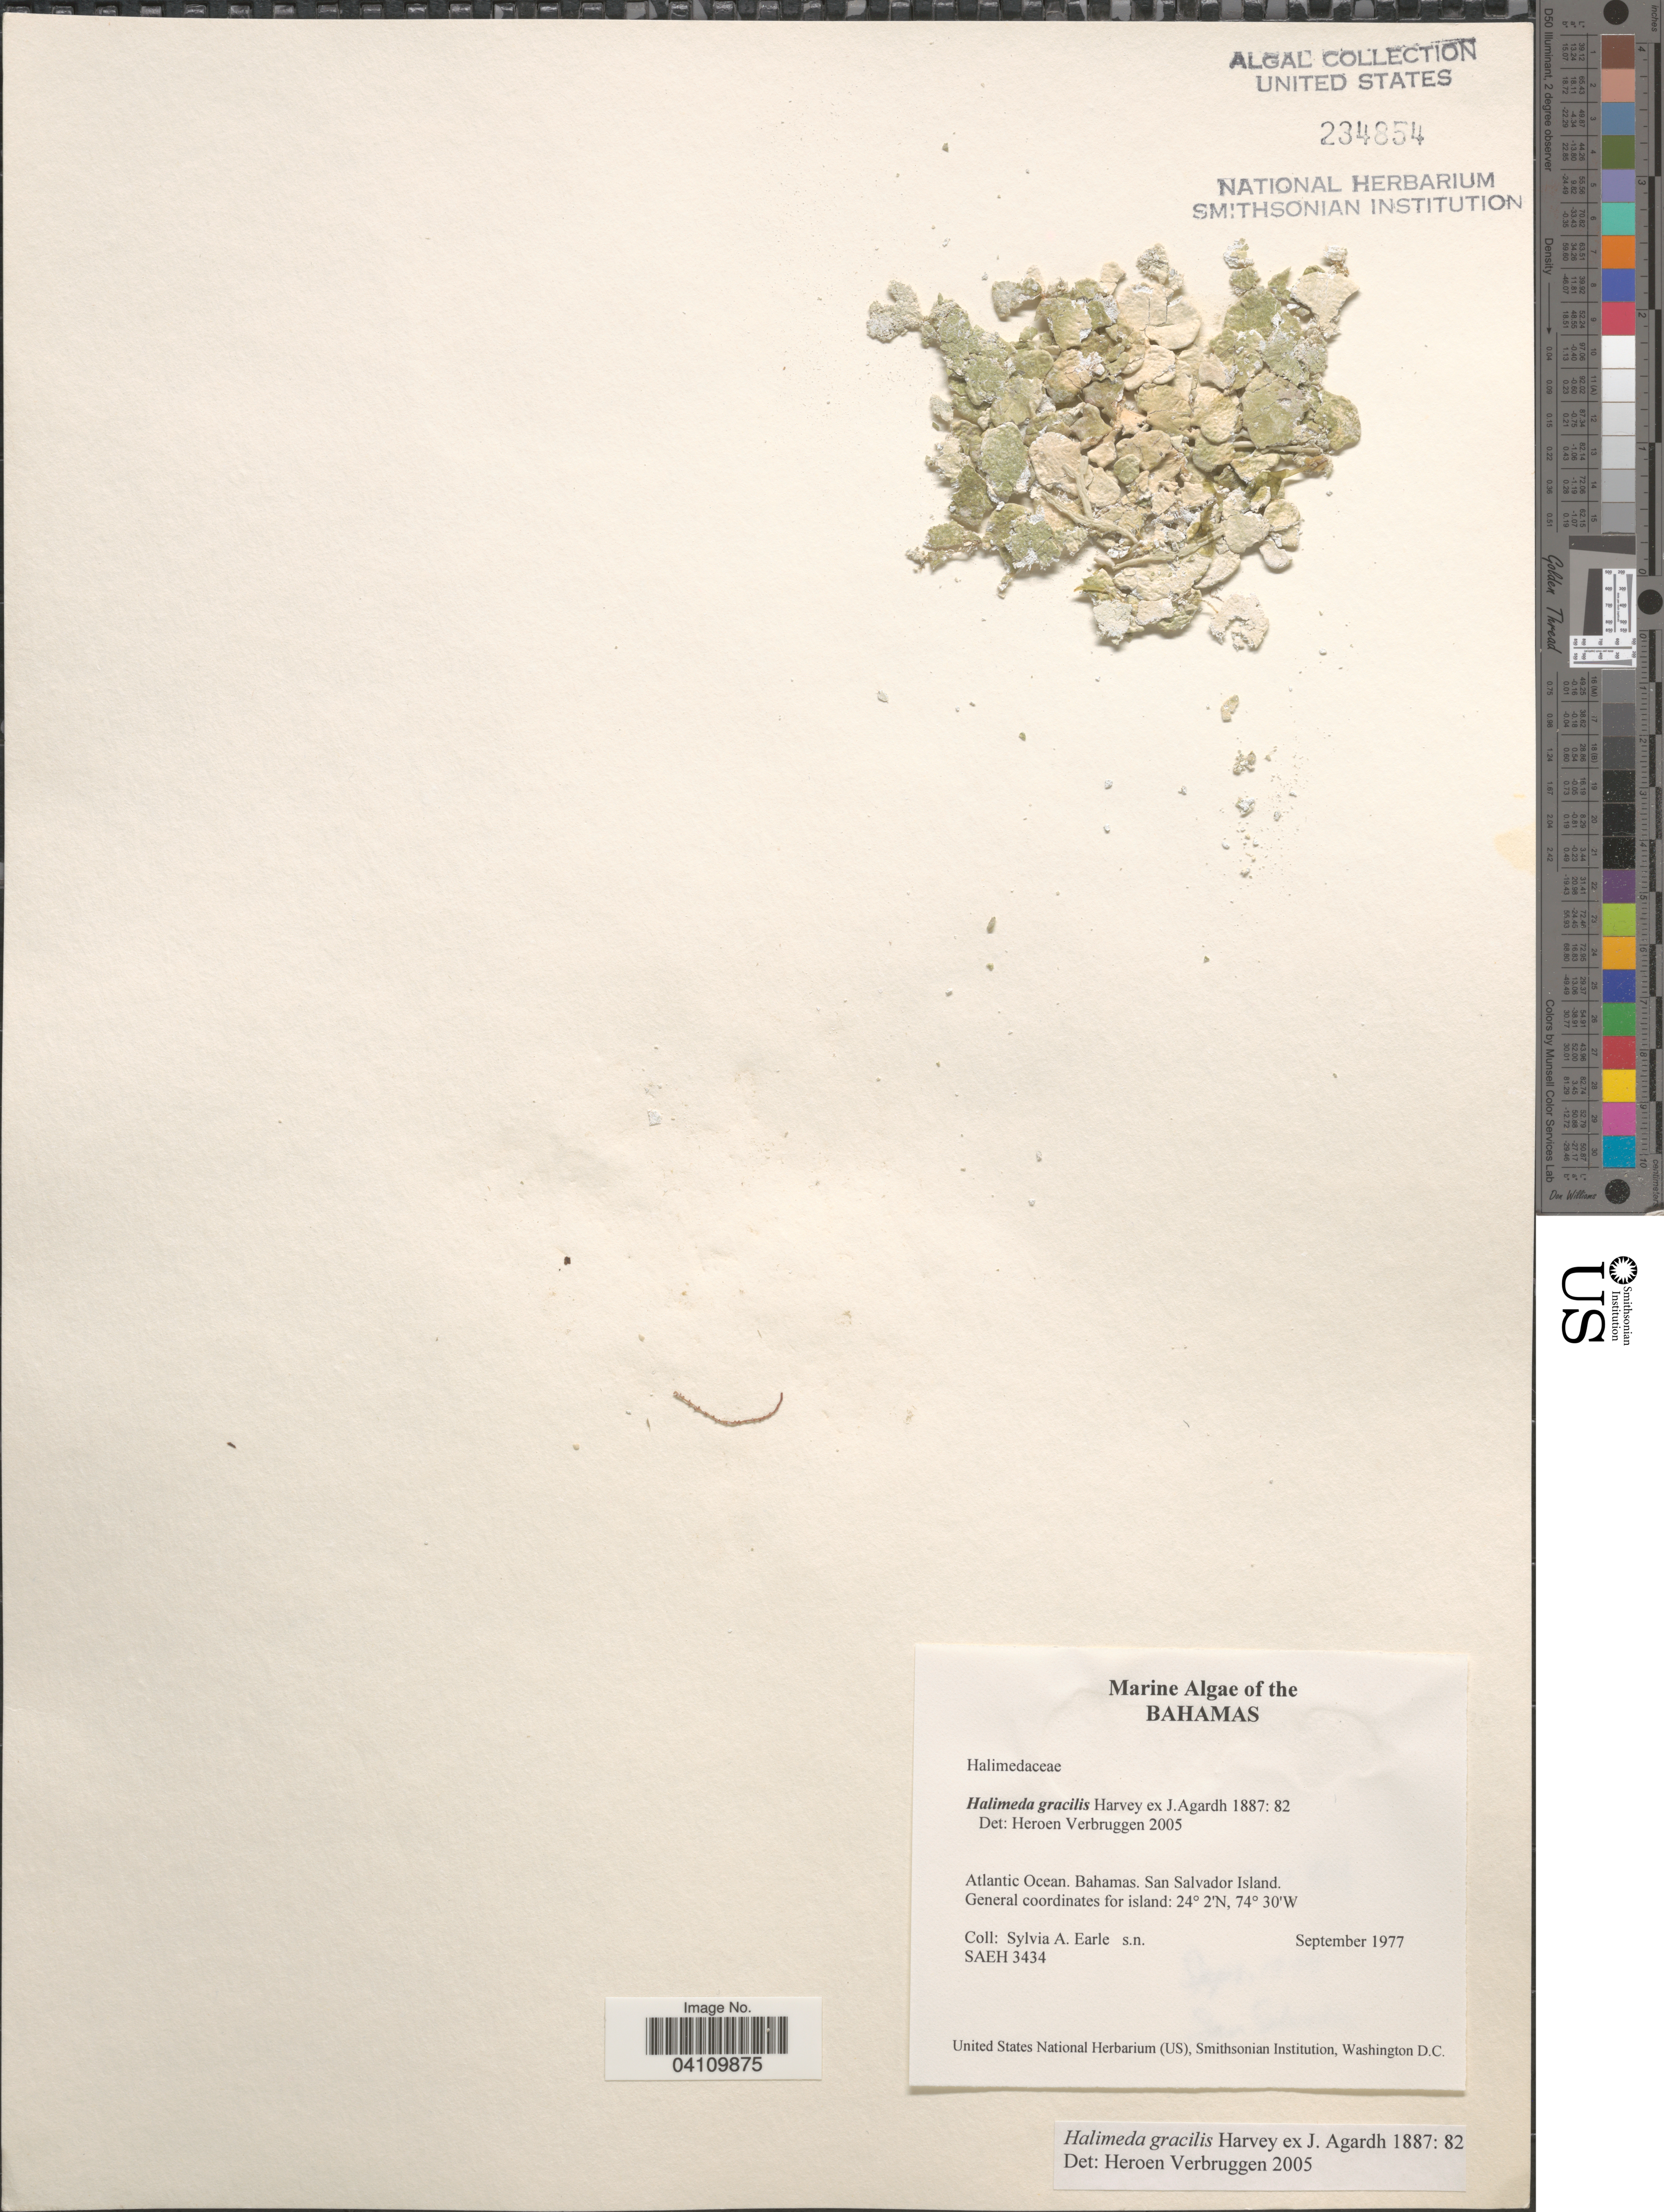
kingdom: Plantae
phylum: Chlorophyta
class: Ulvophyceae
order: Bryopsidales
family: Halimedaceae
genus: Halimeda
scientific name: Halimeda gracilis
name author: Harv. ex J. Agardh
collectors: S. A. Earle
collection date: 1977-09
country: Bahamas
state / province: San Salvador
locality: Atlantic Ocean. San Salvador Island.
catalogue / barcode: US 234854